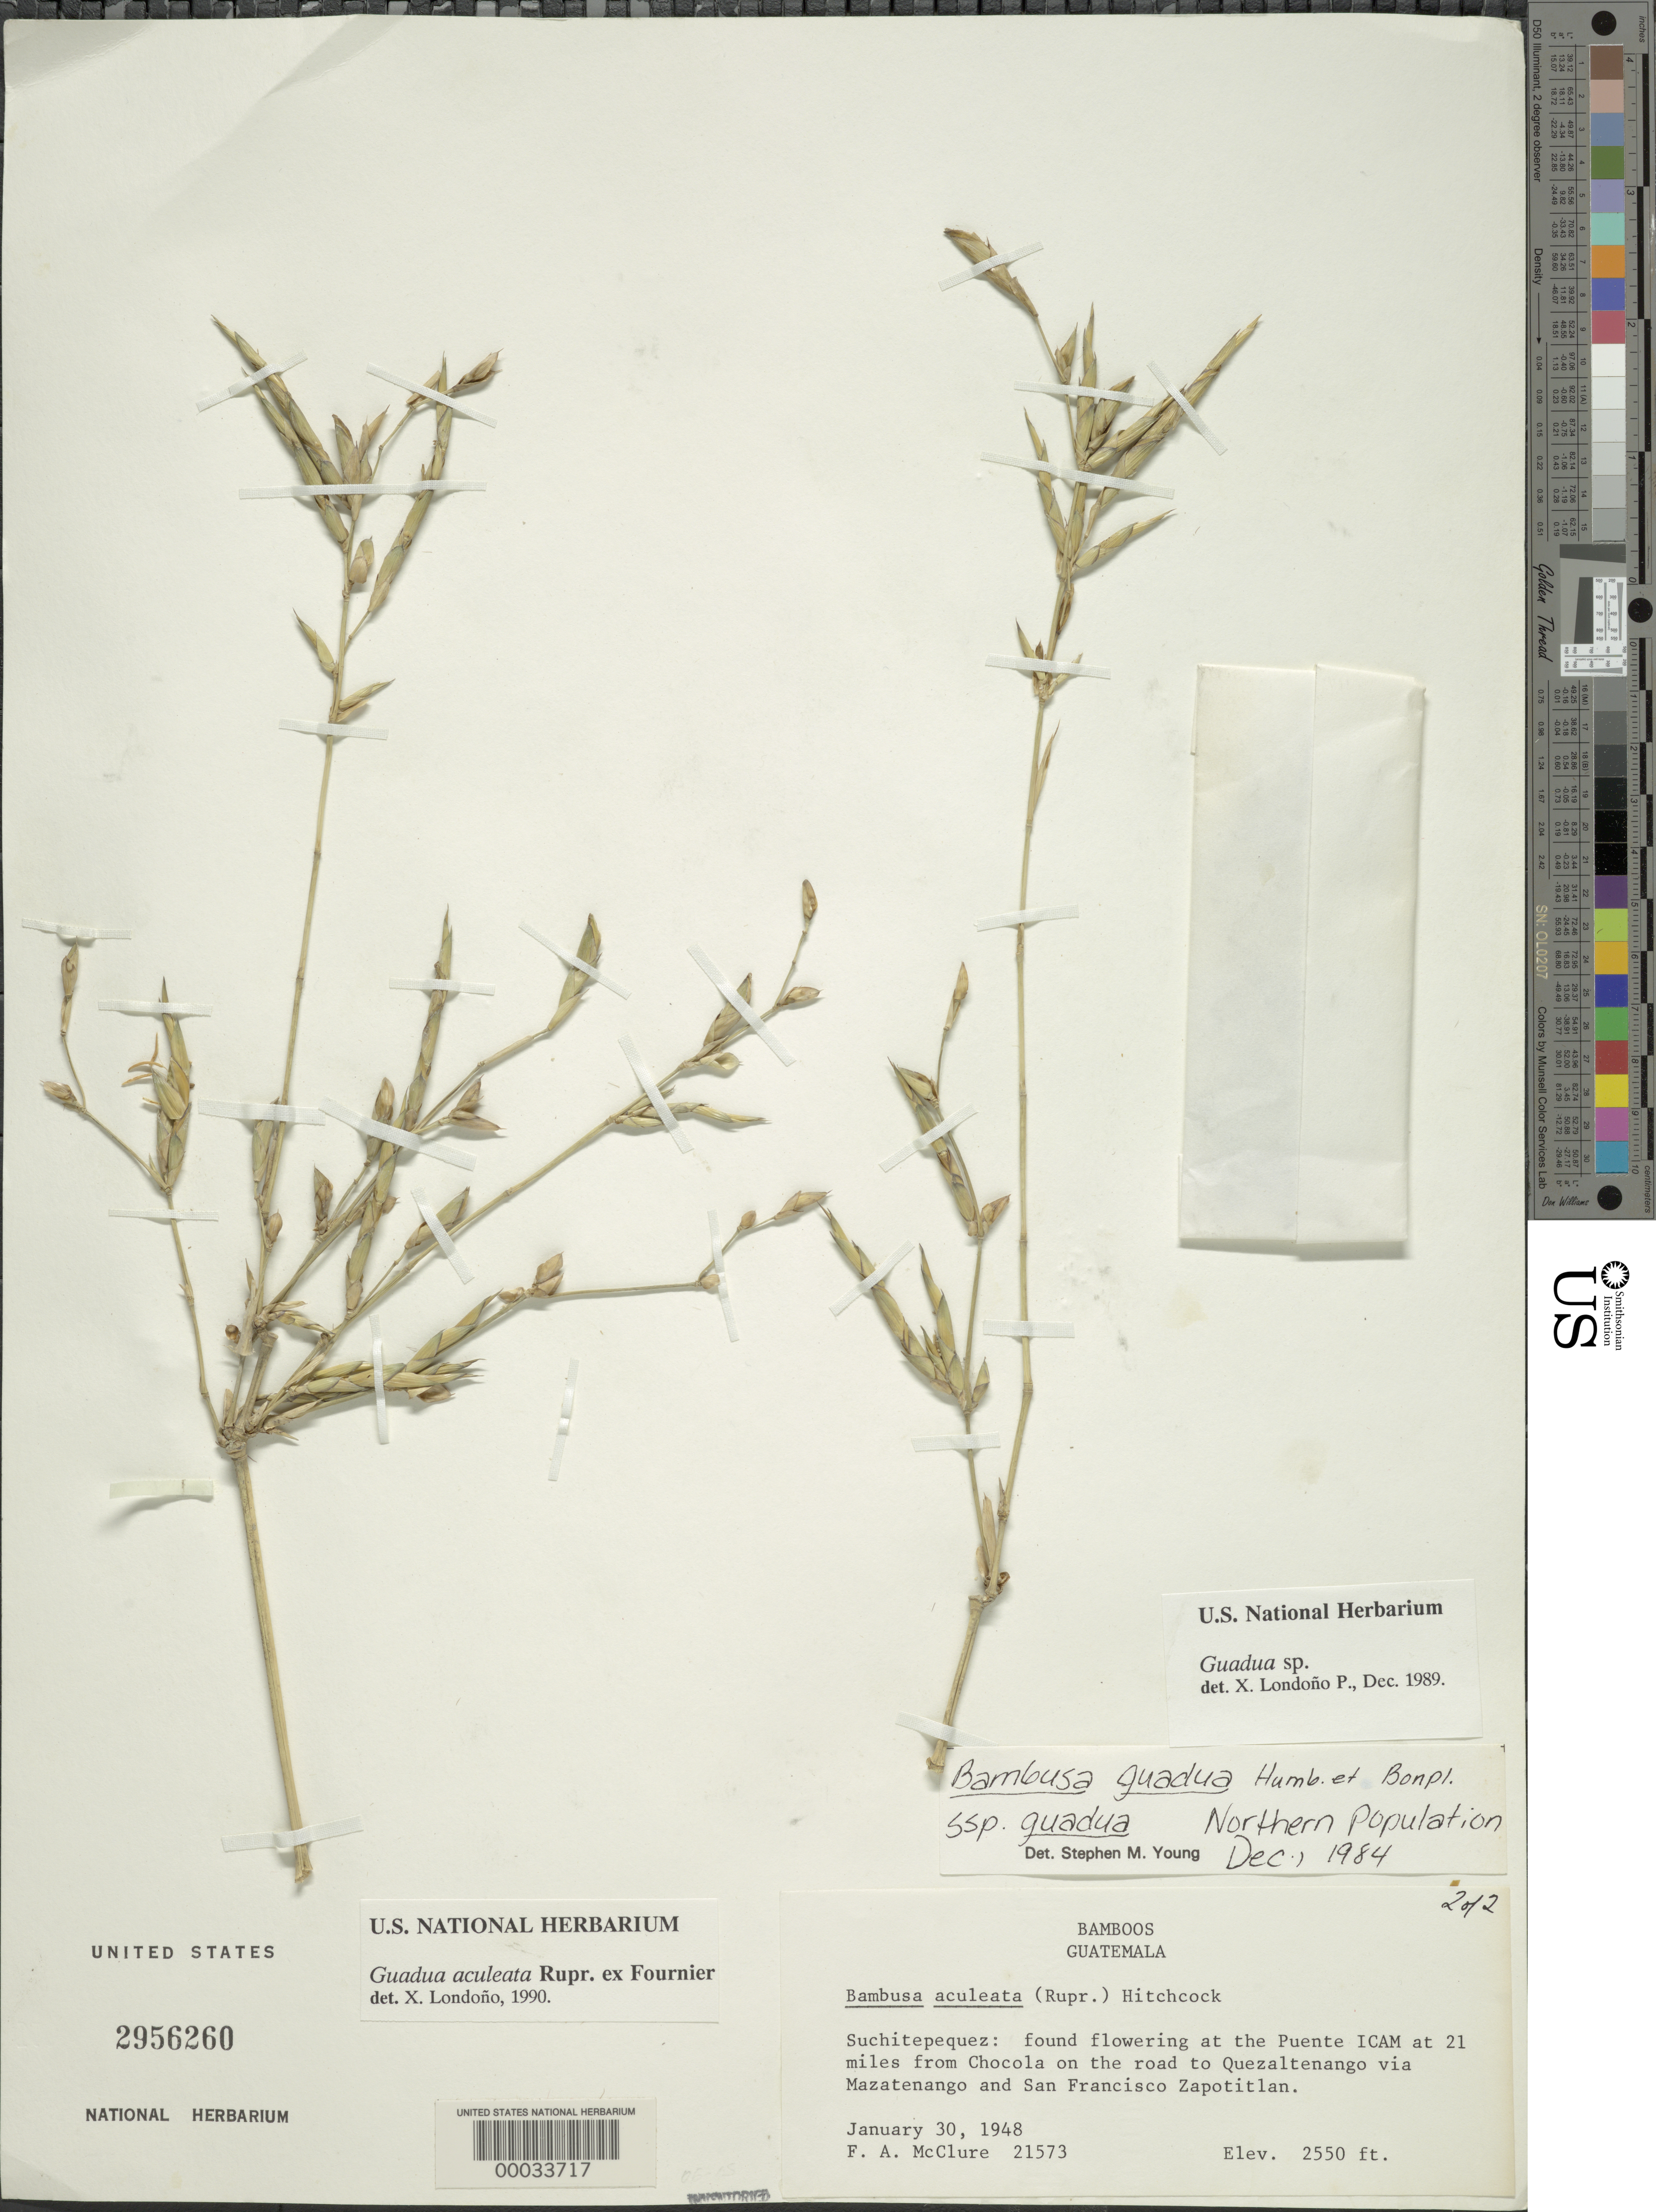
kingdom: Plantae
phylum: Tracheophyta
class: Liliopsida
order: Poales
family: Poaceae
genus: Guadua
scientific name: Guadua aculeata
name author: Rupr. ex E. Fourn.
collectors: F. A. McClure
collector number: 21573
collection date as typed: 30 Jan 1948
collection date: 1948-01-30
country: Guatemala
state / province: Suchitepéquez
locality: Puenta icam at mi from Chocola on the road to Quezaltenango via mazatenango and San Francisco zapotitlan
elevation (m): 777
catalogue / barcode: US 2956260